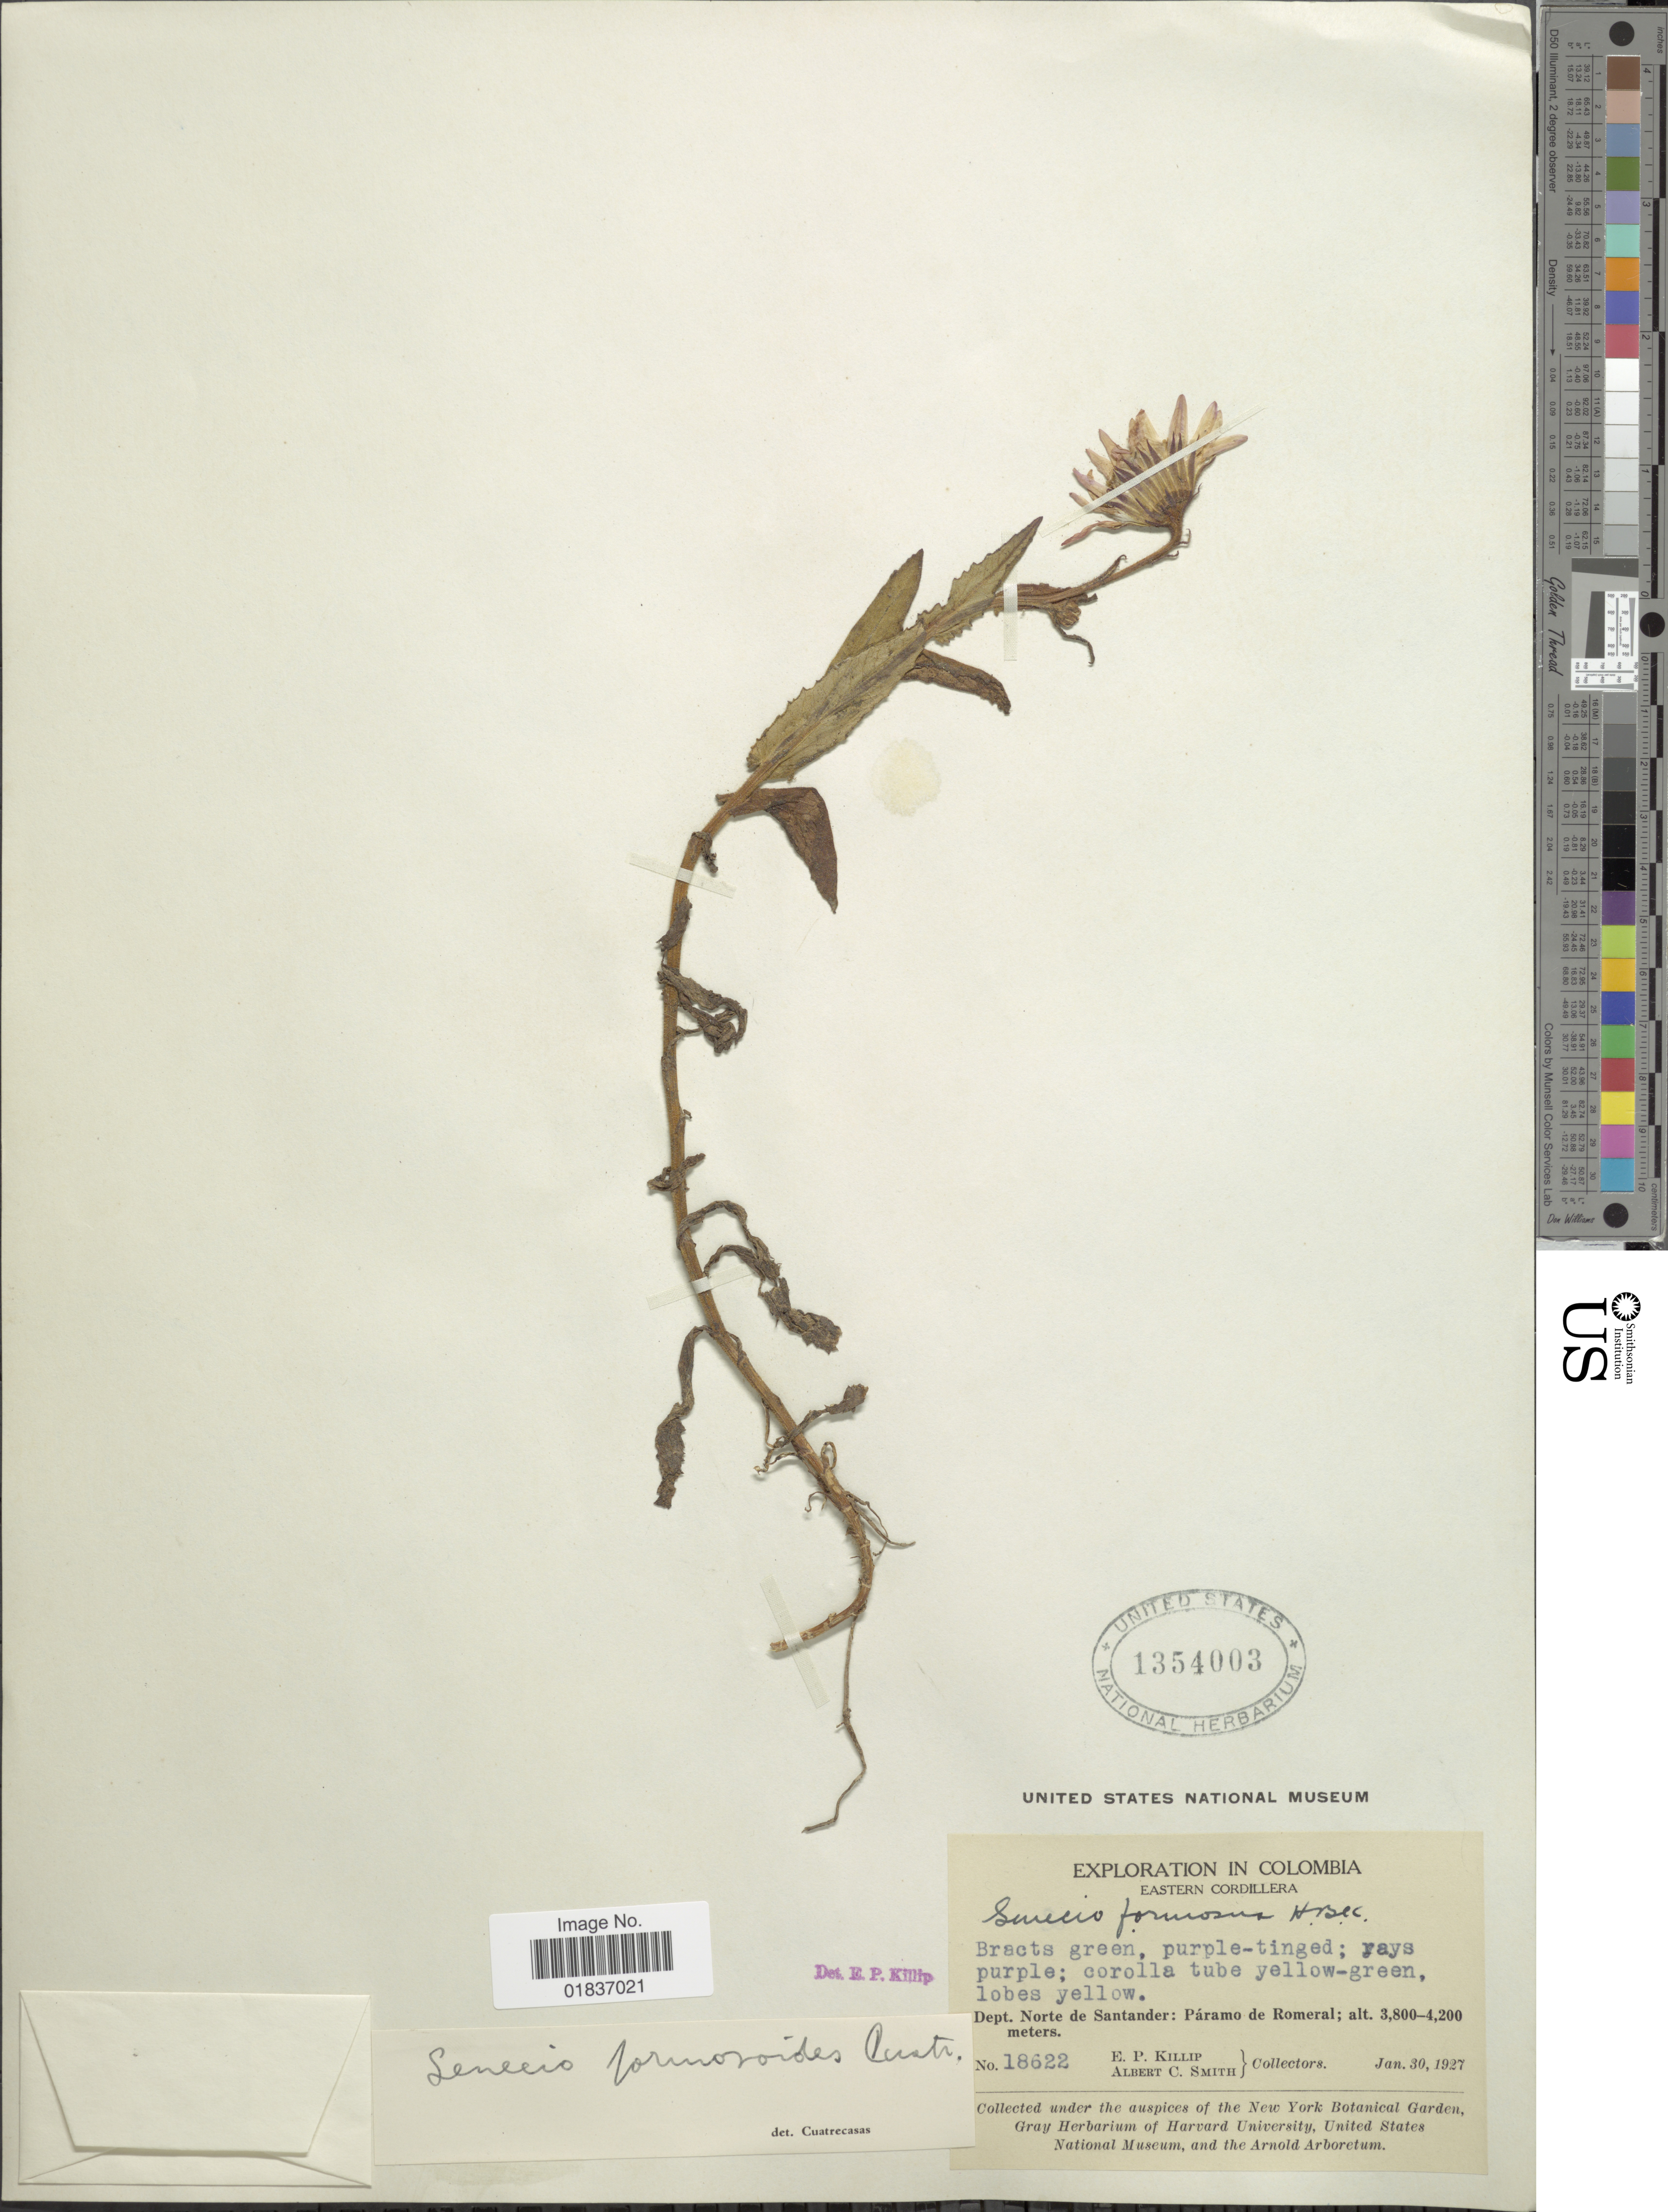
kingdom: Plantae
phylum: Tracheophyta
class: Magnoliopsida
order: Asterales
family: Asteraceae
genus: Senecio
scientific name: Senecio formosoides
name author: Cuatrec.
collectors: E. P. Killip & A. C. Smith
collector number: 18622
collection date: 1927-01-30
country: Colombia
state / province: Norte de Santander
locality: Dept. Norte de Santander: Paramo de Romeral. Eastern Cordilerra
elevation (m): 3800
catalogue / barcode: US 1354003